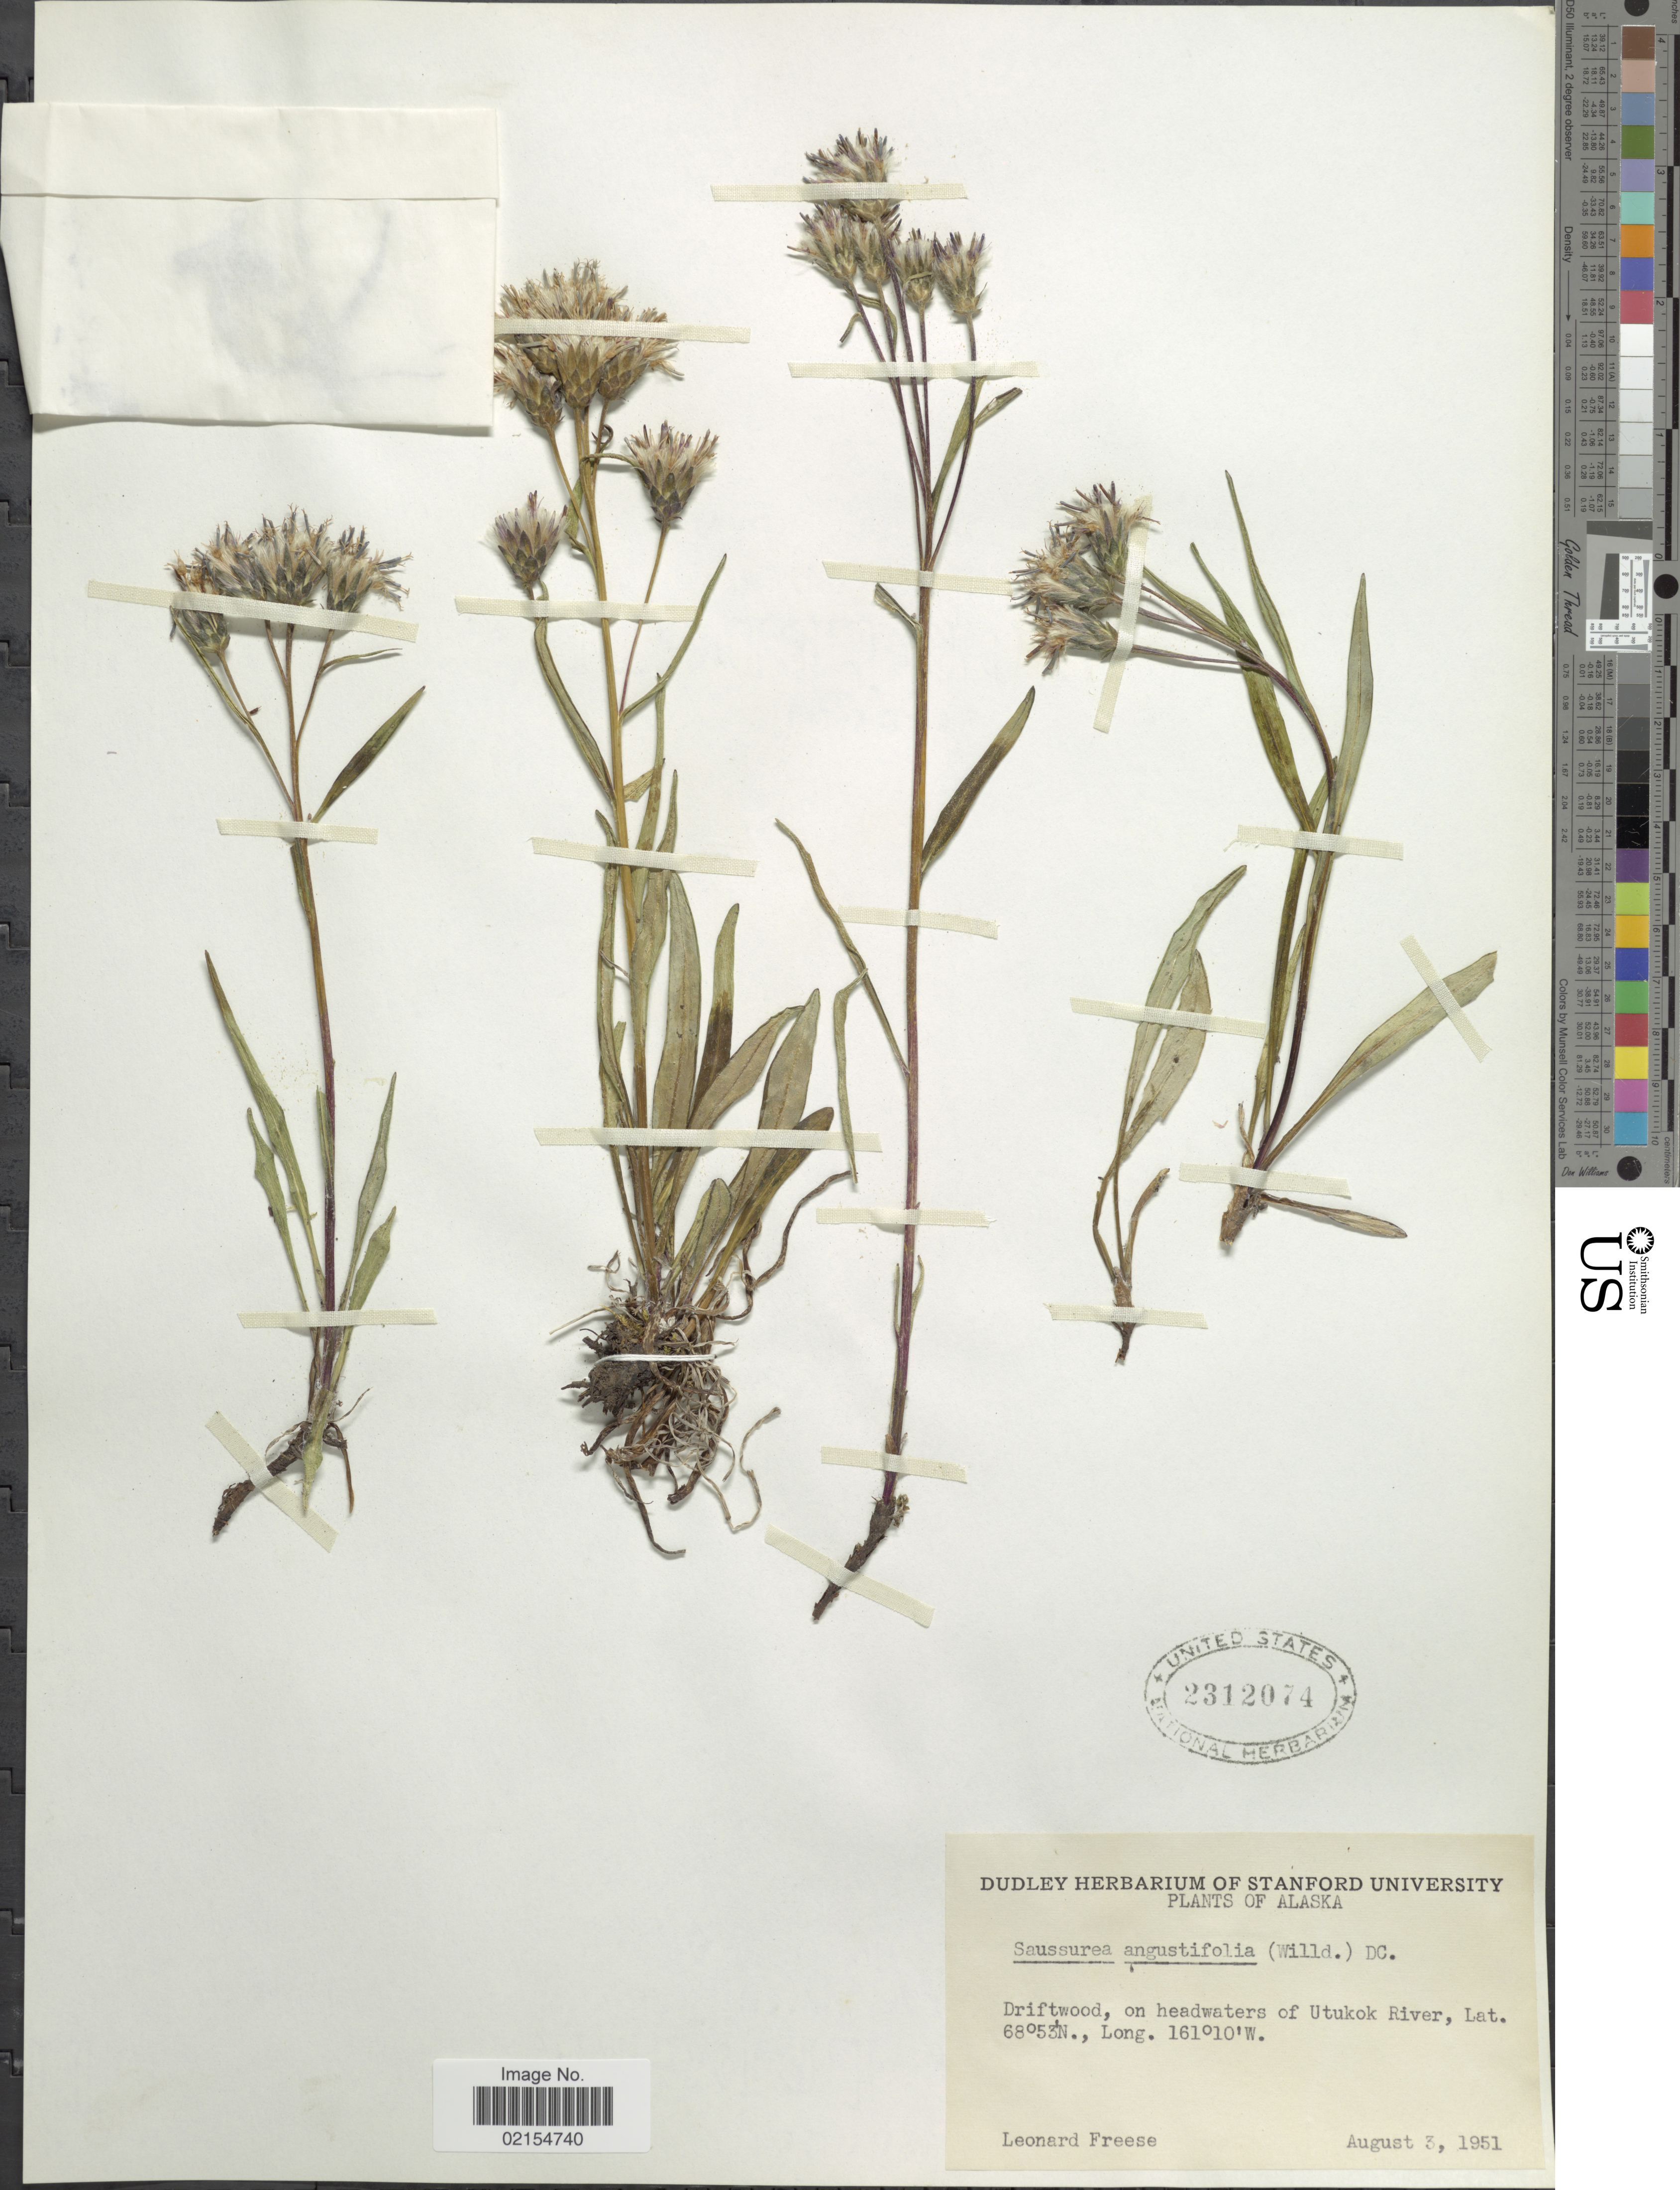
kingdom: Plantae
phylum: Tracheophyta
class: Magnoliopsida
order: Asterales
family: Asteraceae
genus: Saussurea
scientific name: Saussurea angustifolia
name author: (L.) DC.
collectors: L. Freese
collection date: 1951-08-03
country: United States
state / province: Alaska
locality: Driftwood, on headwaters of Utukok River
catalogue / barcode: US 2312074